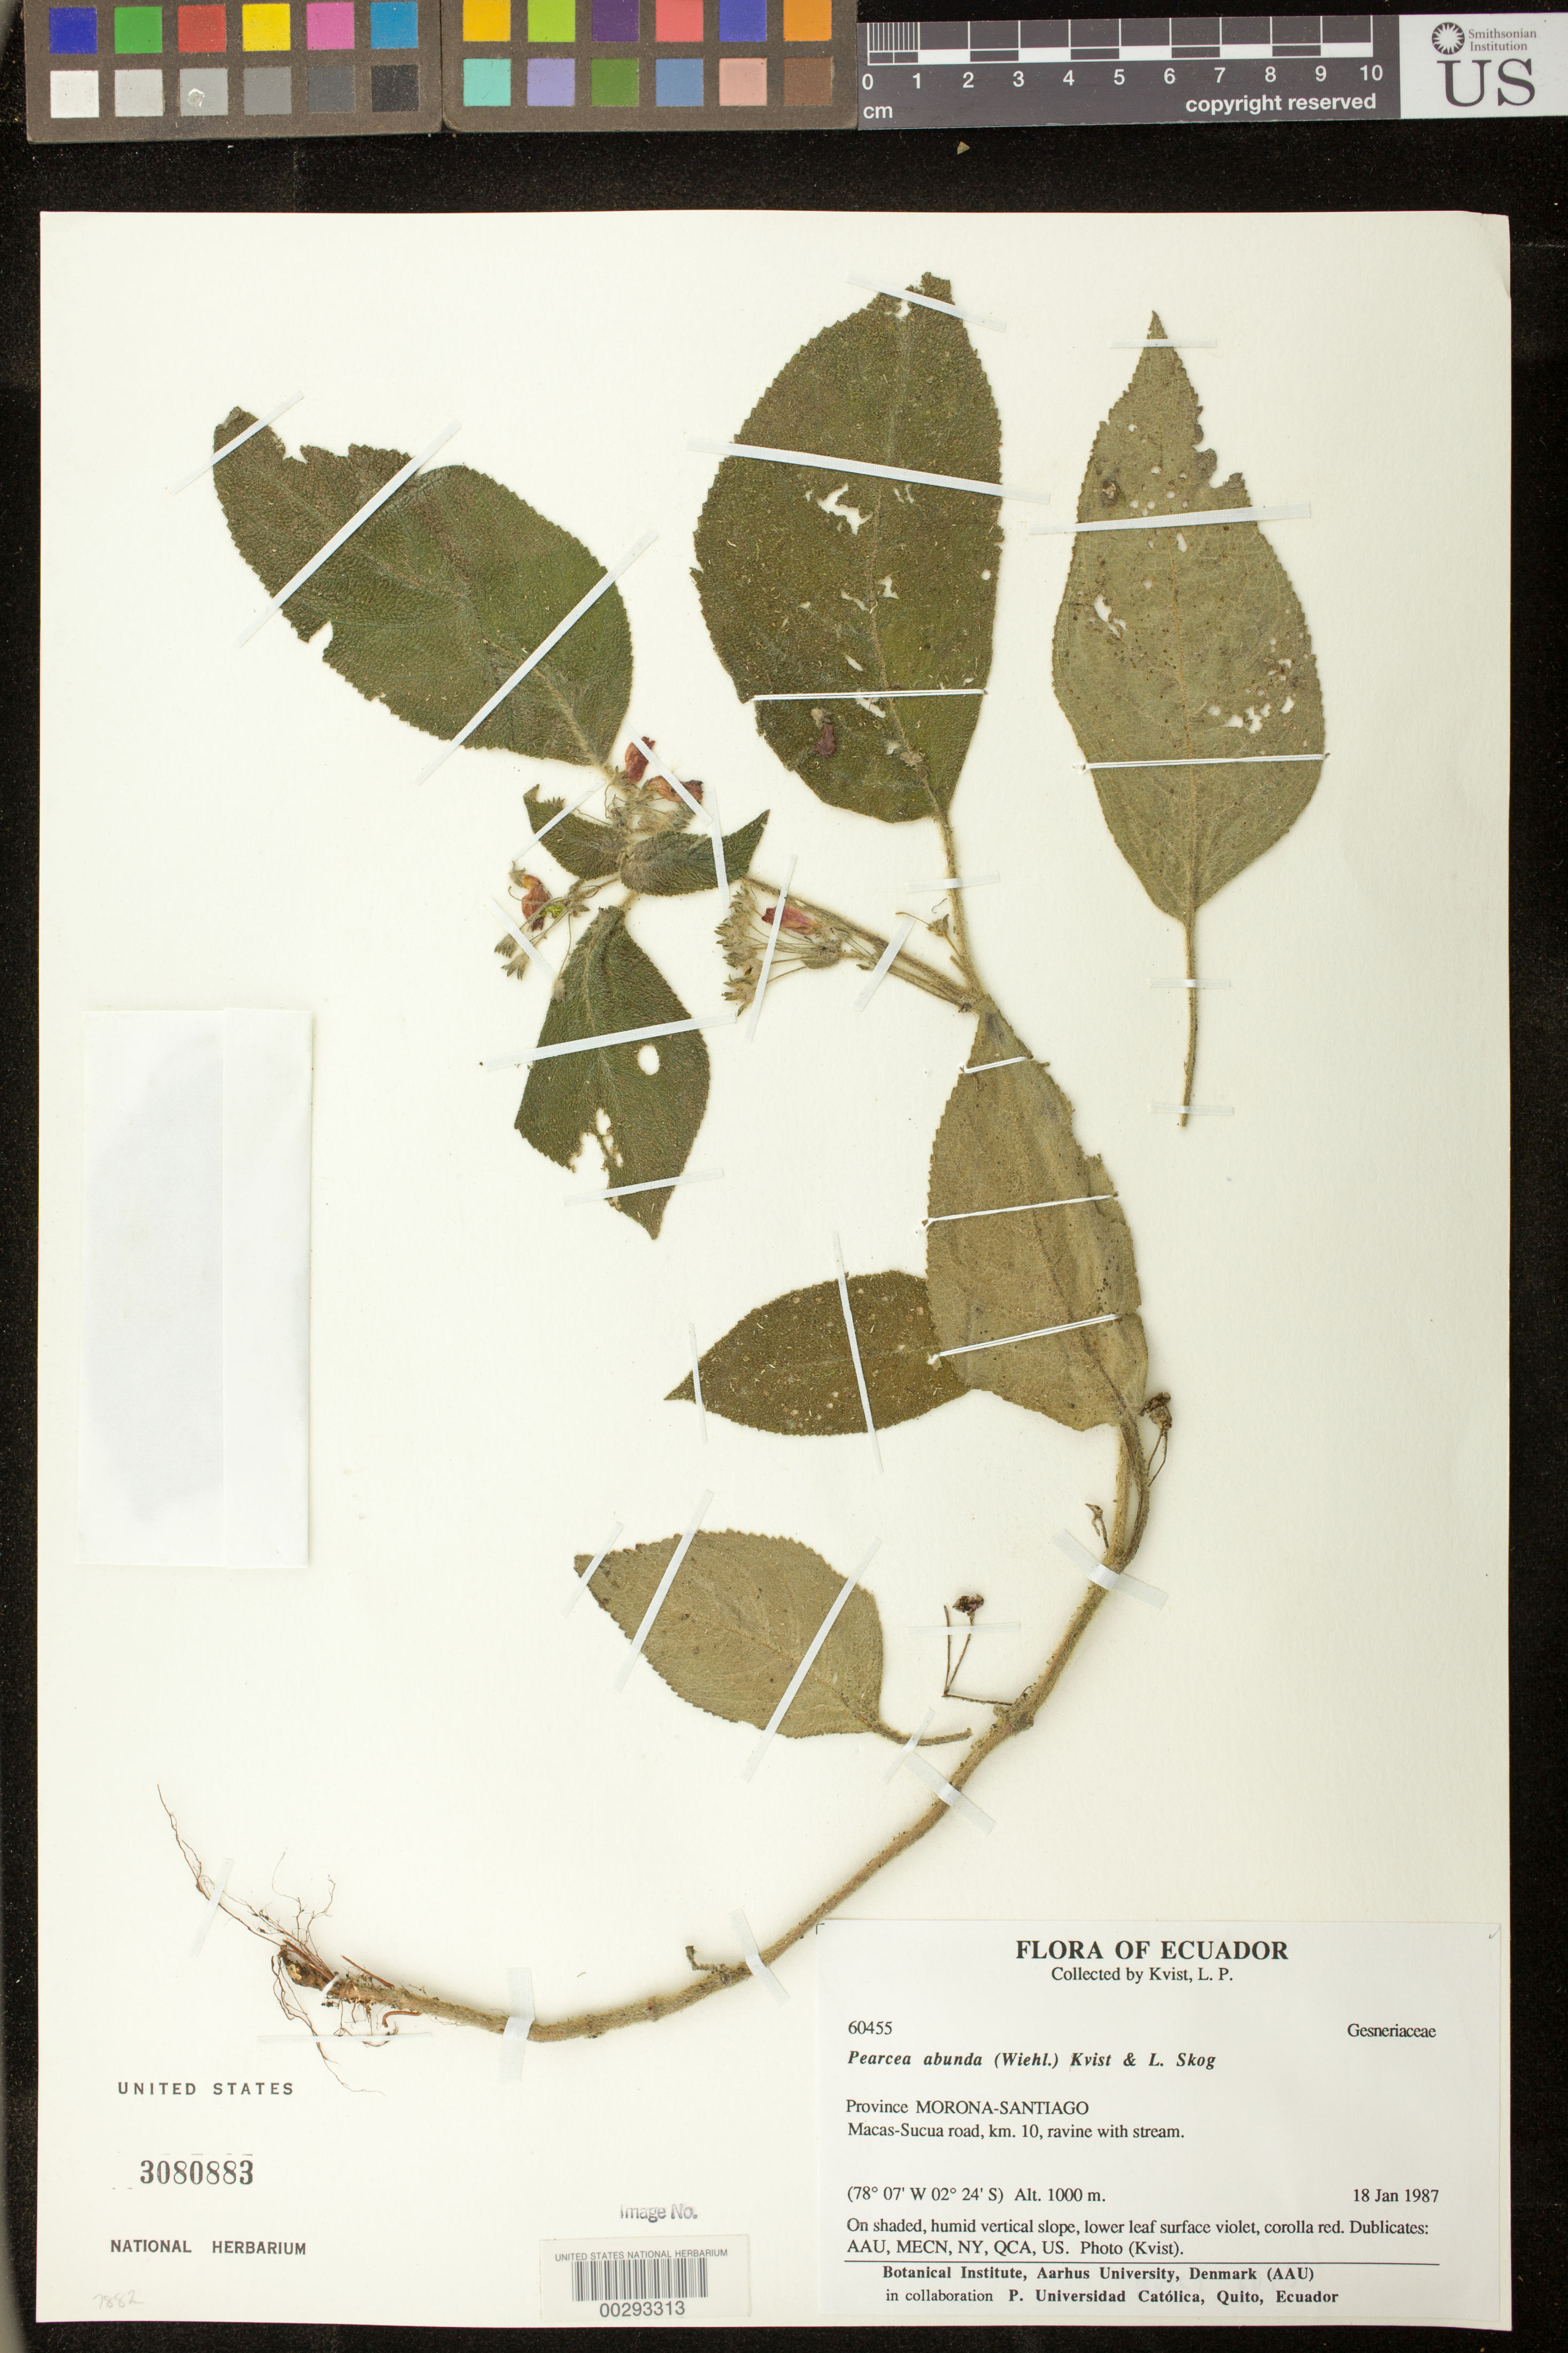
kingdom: Plantae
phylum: Tracheophyta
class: Magnoliopsida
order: Lamiales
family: Gesneriaceae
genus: Pearcea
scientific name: Pearcea abunda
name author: (Wiehler) L.P. Kvist & L.E. Skog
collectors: L. P. Kvist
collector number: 60455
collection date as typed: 18 Jan 1987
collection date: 1987-01-18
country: Ecuador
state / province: Morona-Santiago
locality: Macas - Sucua road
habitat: Rivine with stream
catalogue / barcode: US 3080883